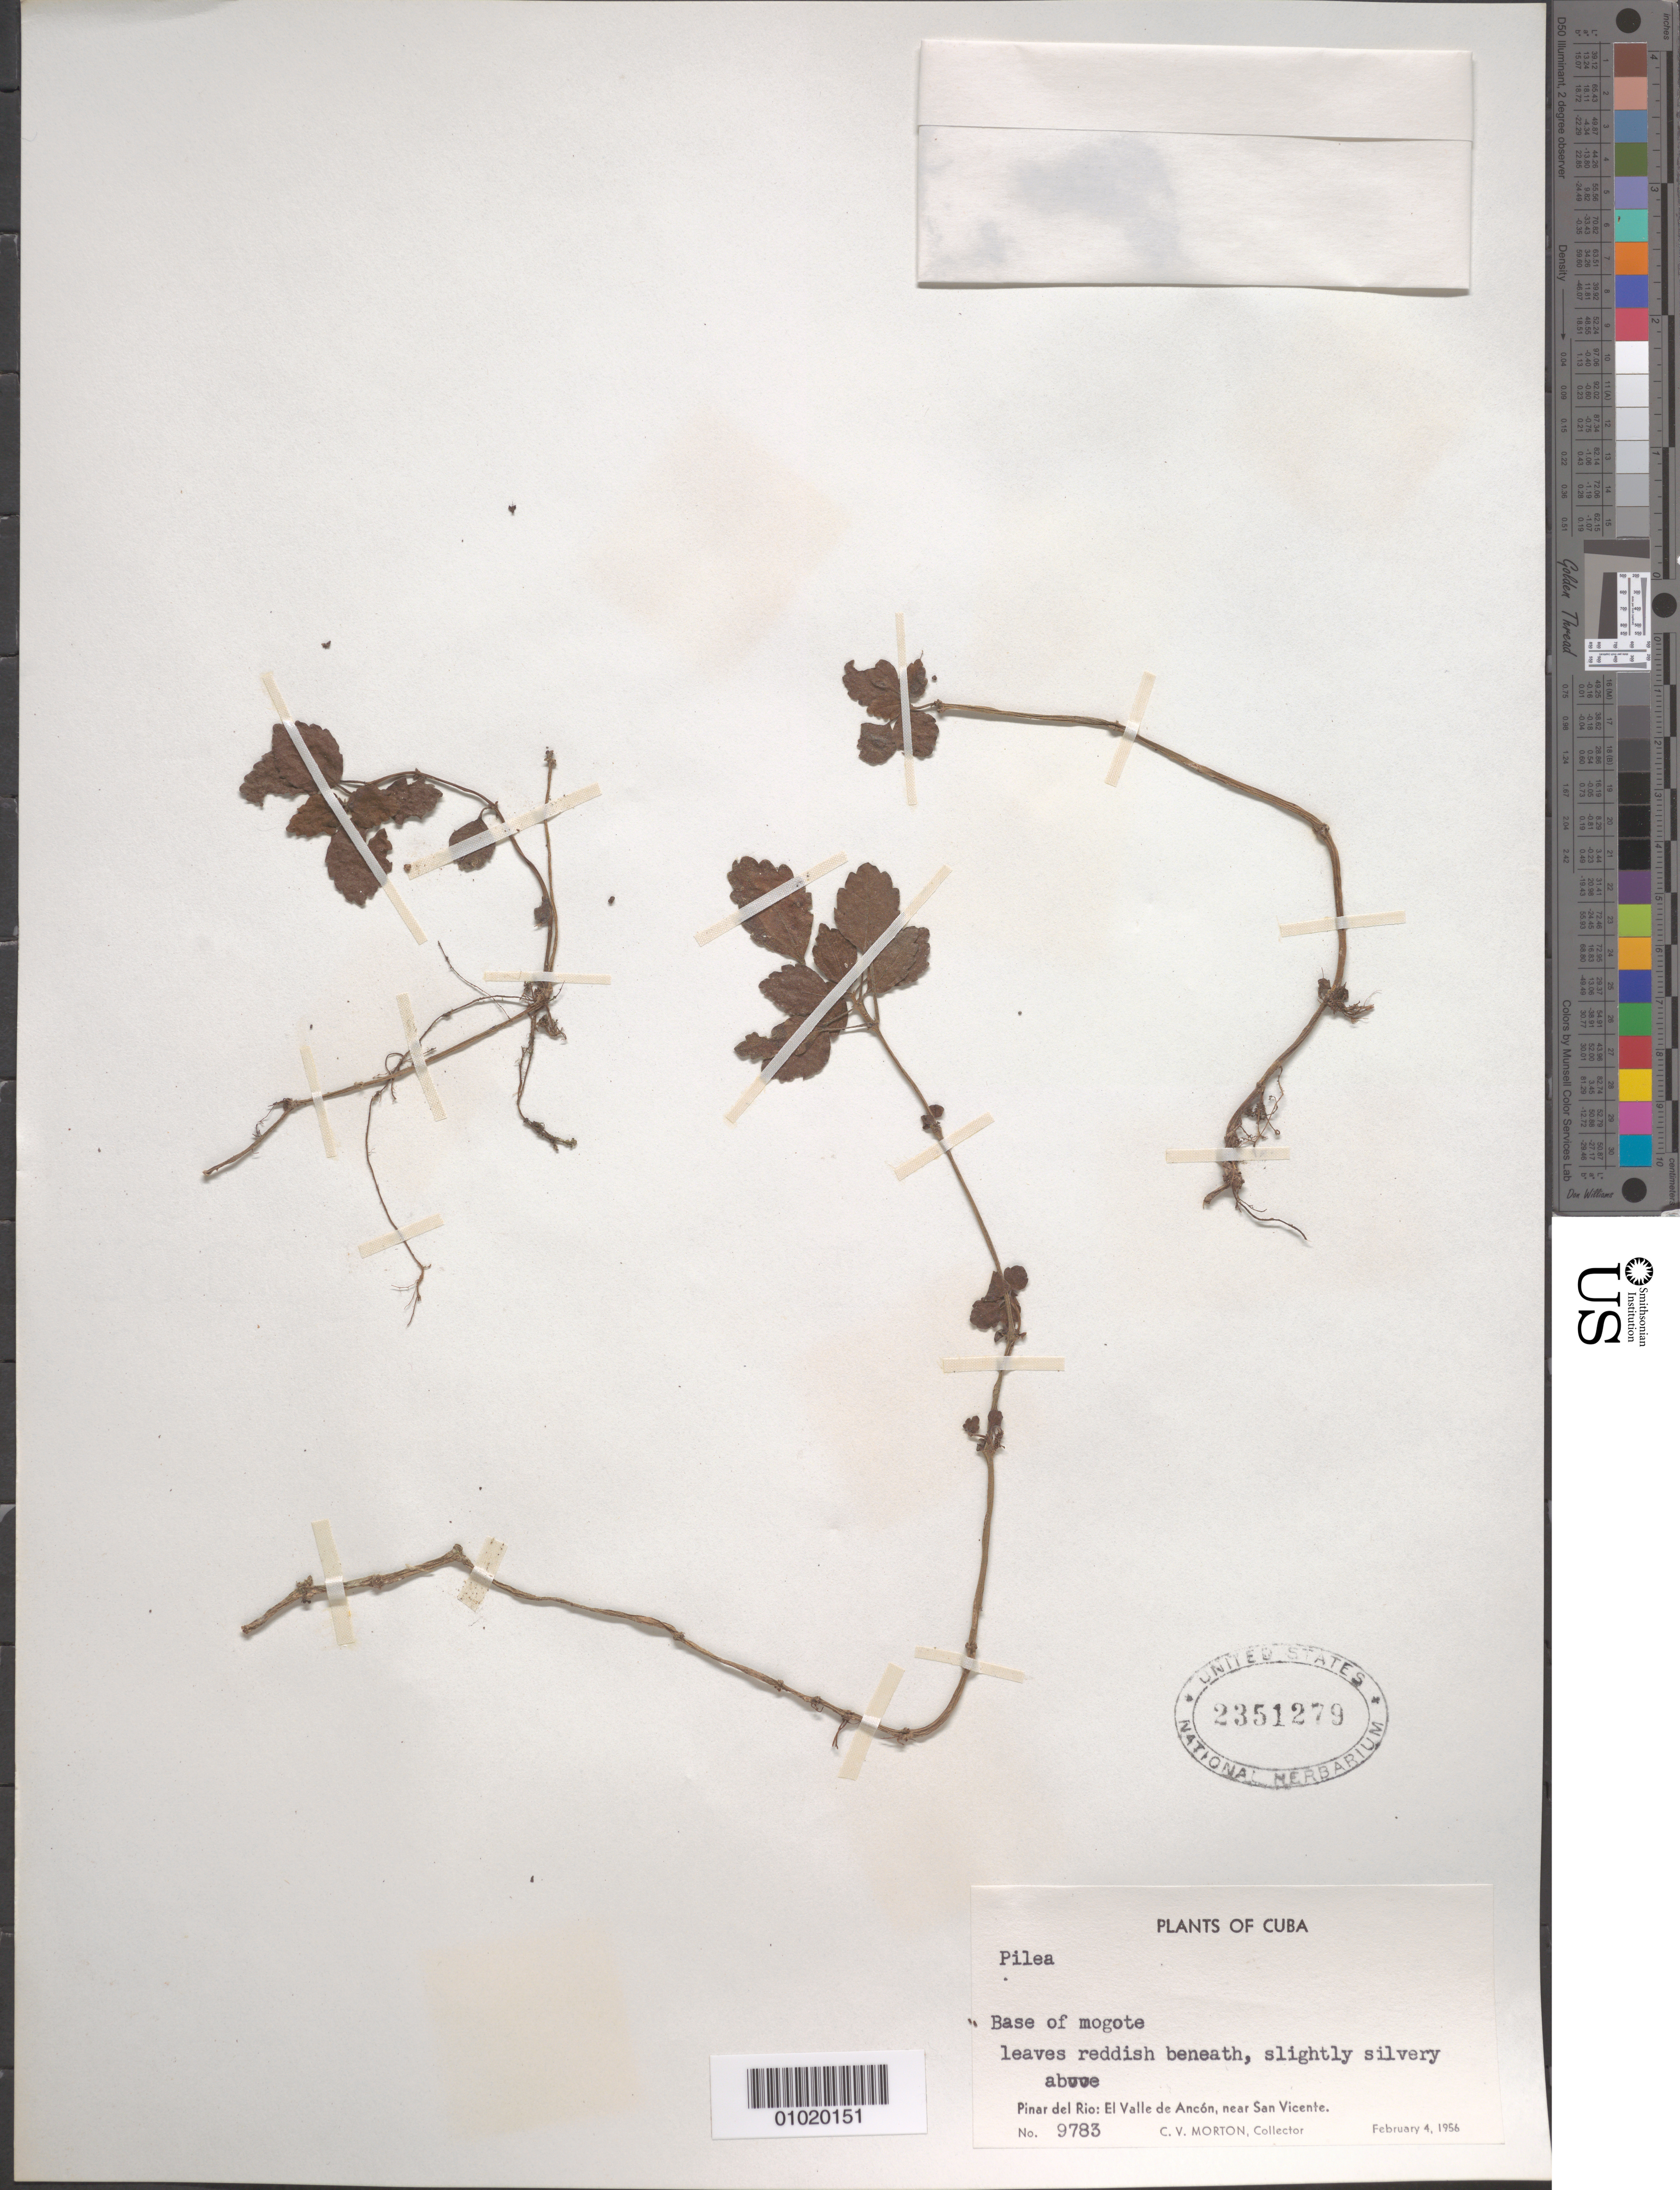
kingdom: Plantae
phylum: Tracheophyta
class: Magnoliopsida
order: Rosales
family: Urticaceae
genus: Pilea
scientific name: Pilea sp.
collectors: C. V. Morton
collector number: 9783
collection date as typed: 04 Feb 1956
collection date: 1956-02-04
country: Cuba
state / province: Pinar del Rio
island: Cuba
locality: El Valle de Ancon, near San Vicente Base of mogote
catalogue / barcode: US 2351279